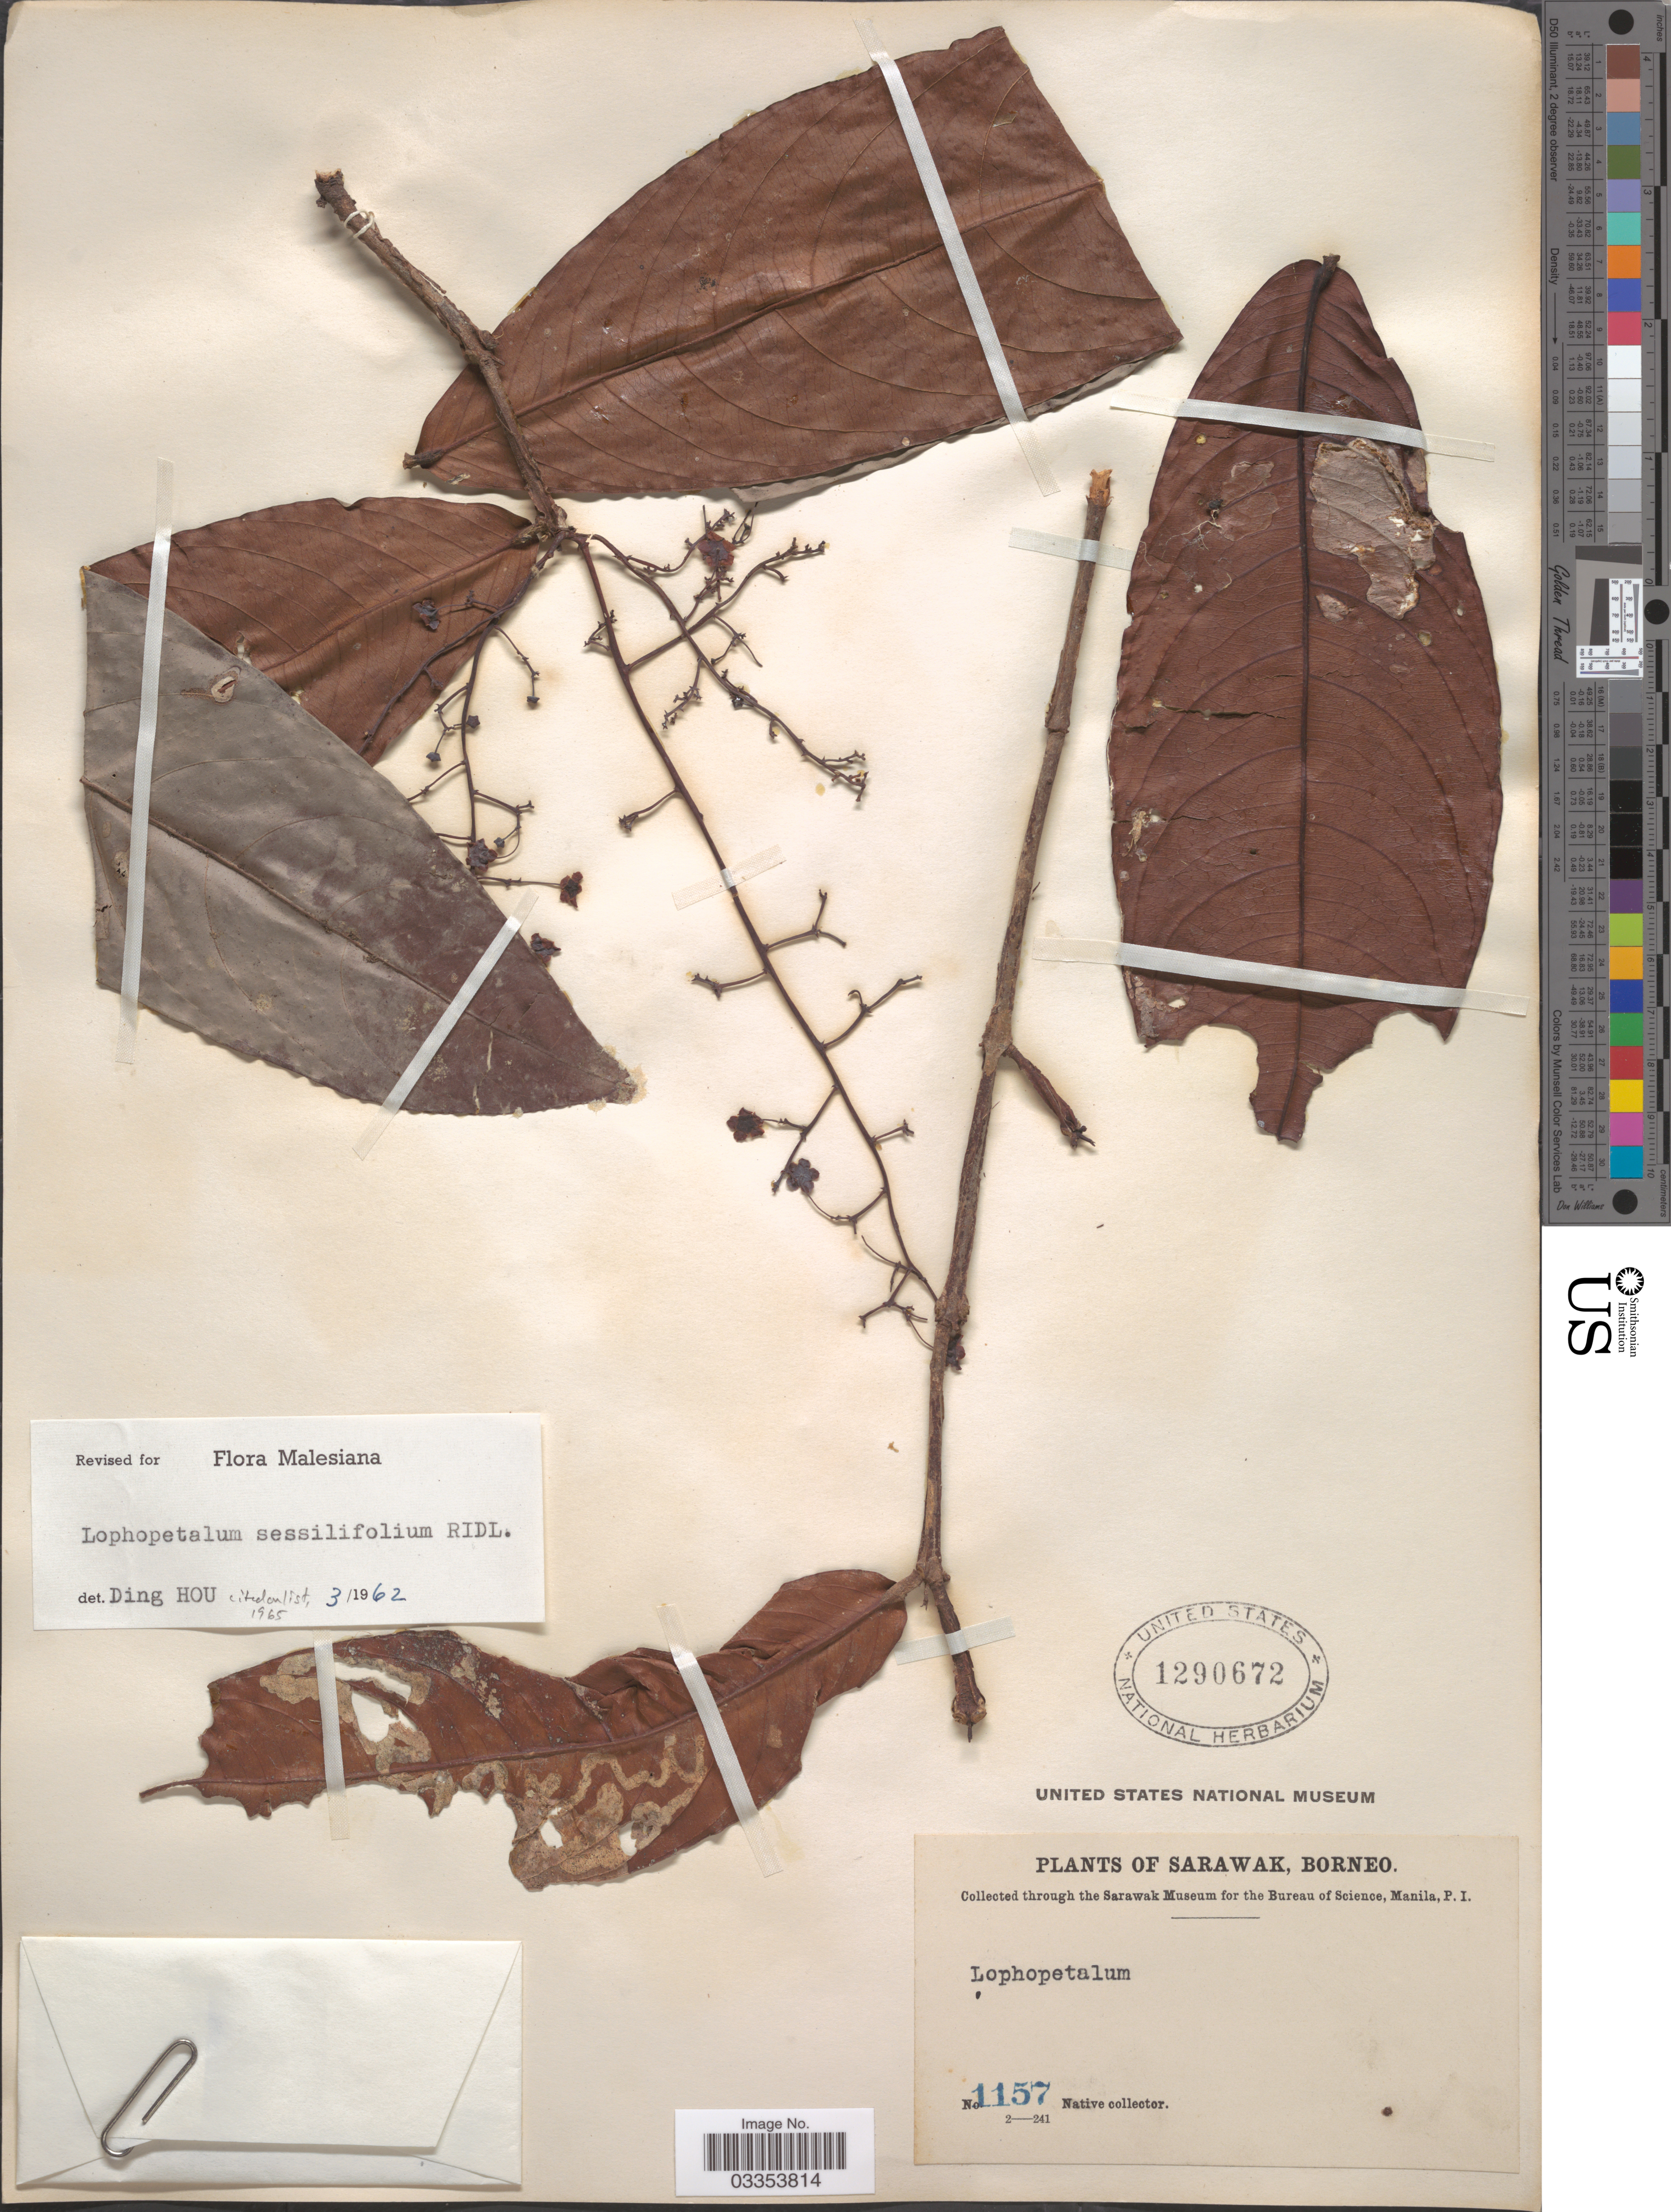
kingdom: Plantae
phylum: Tracheophyta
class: Magnoliopsida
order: Celastrales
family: Celastraceae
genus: Lophopetalum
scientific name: Lophopetalum sessilifolium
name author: Ridl.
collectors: Native collector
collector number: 1157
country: Malaysia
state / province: Sarawak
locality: Borneo.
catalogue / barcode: US 1290672